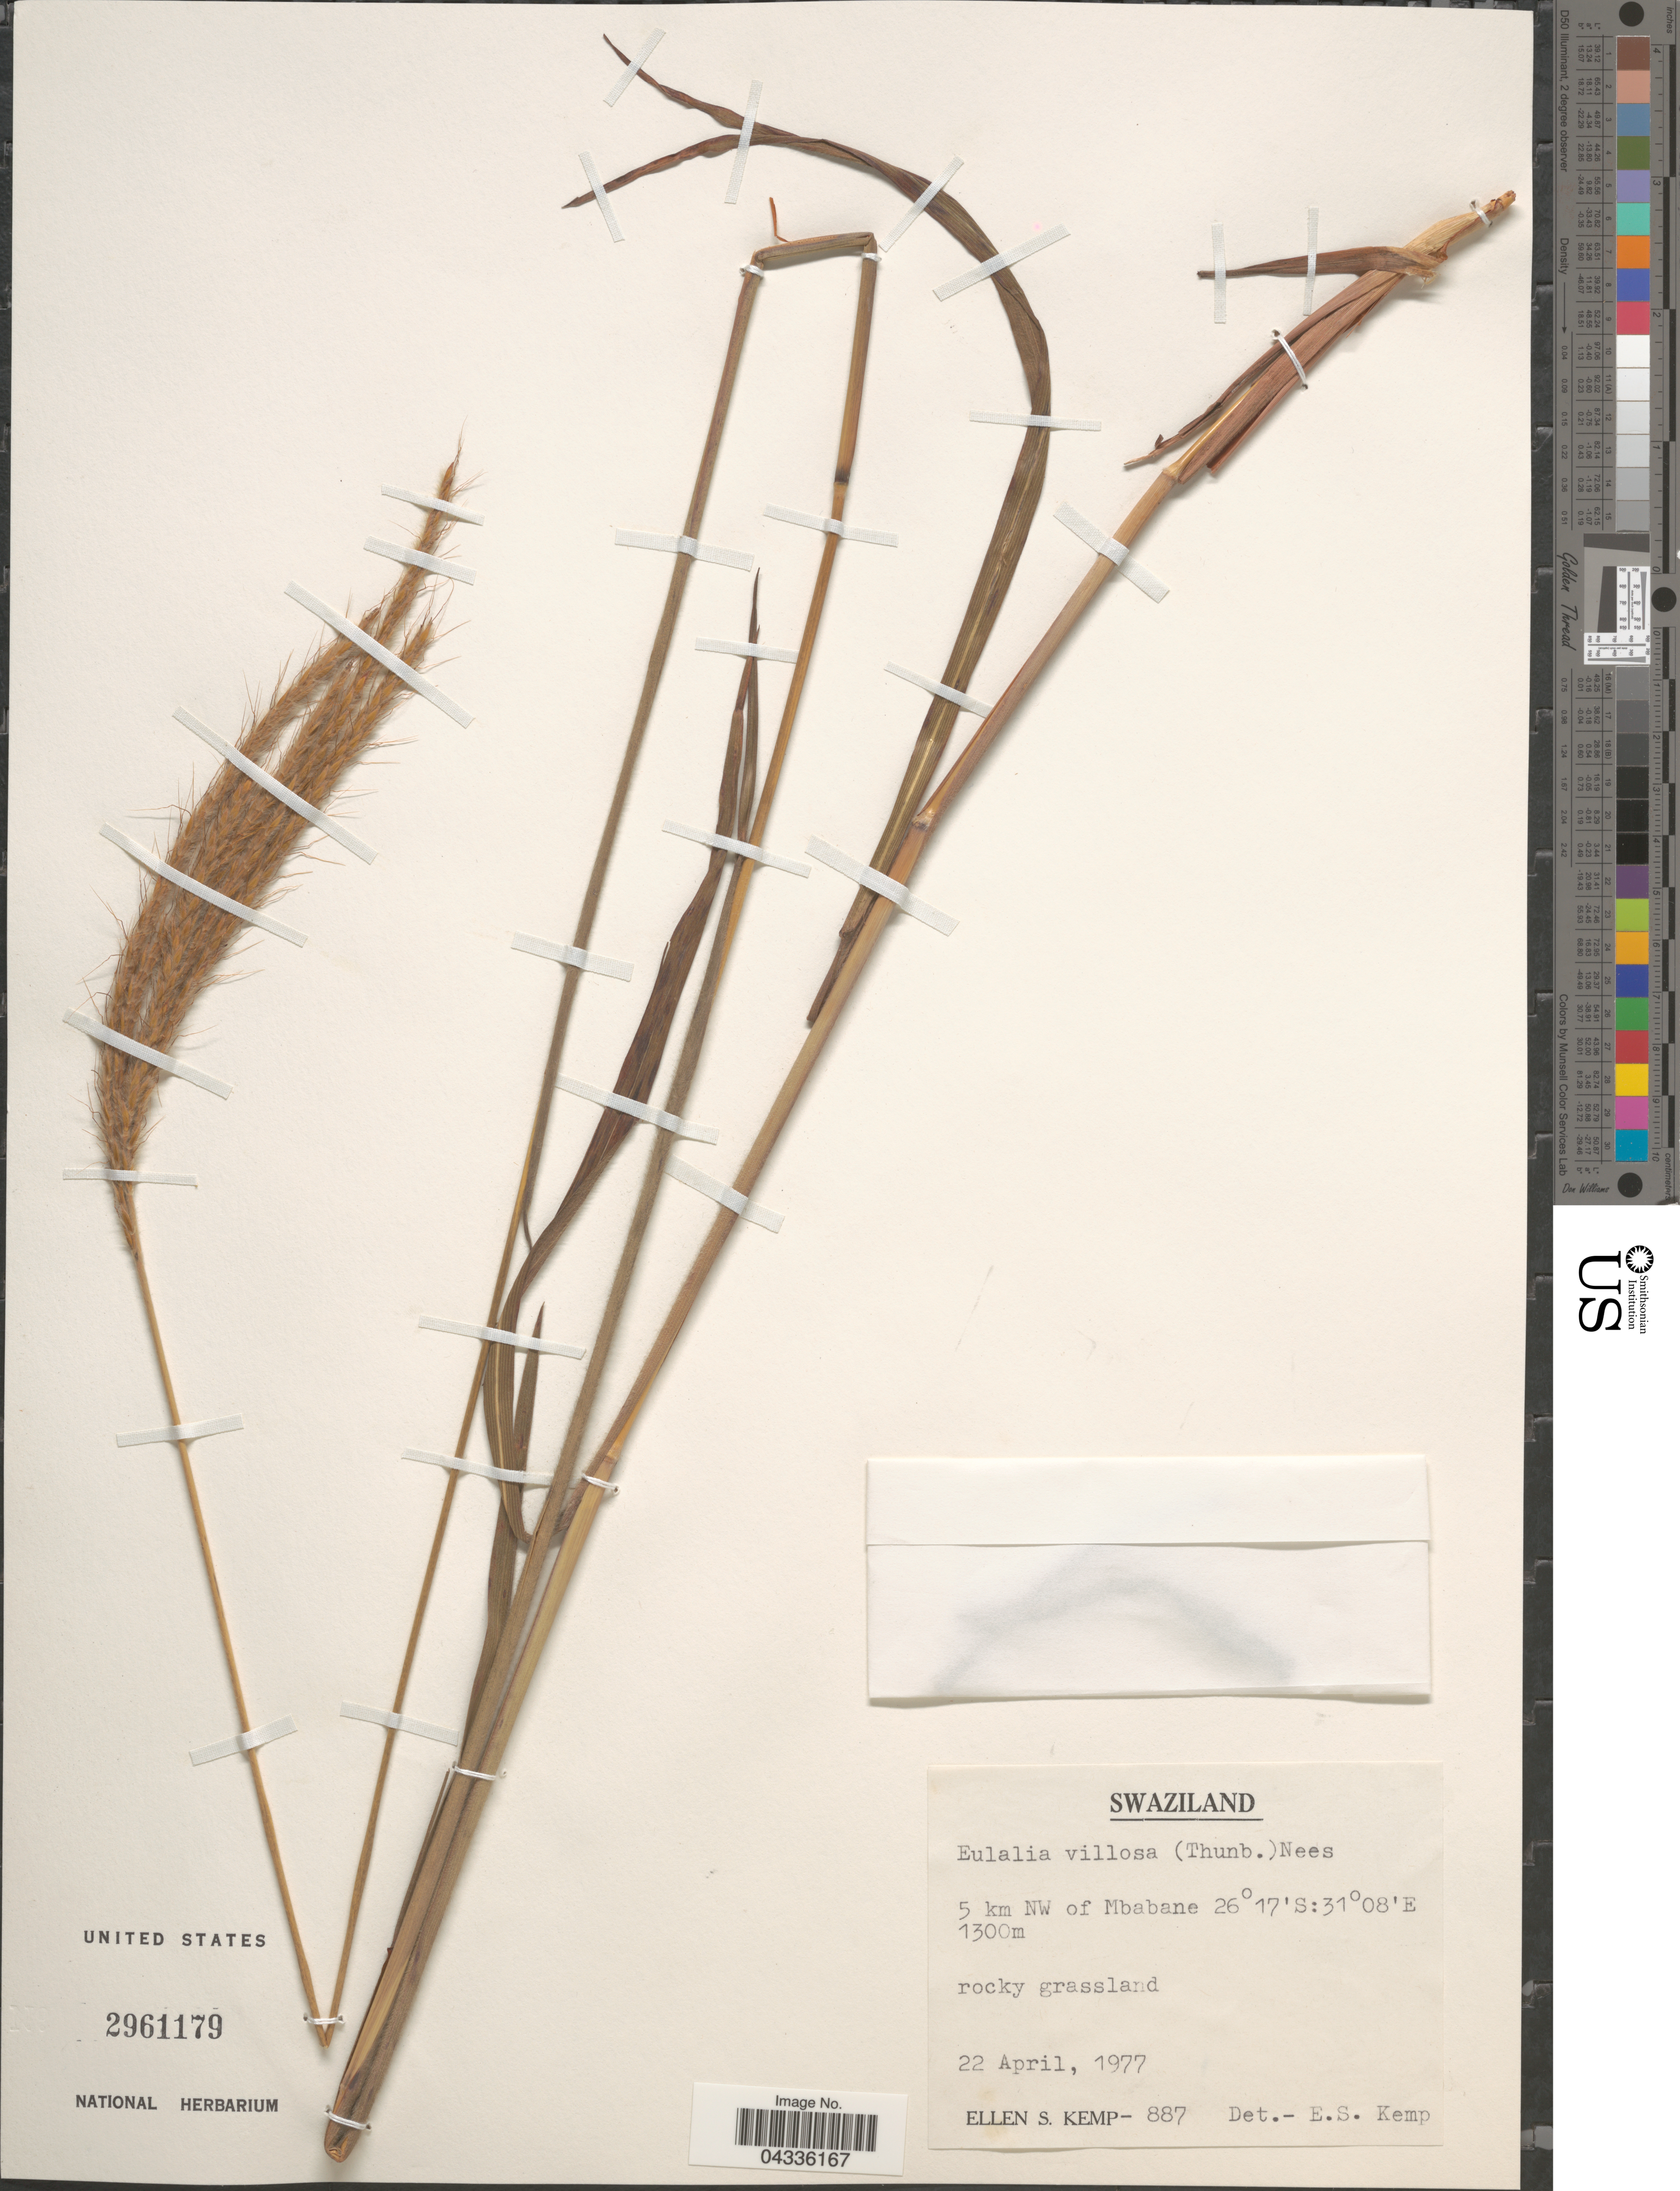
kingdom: Plantae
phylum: Tracheophyta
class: Liliopsida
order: Poales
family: Poaceae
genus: Eulalia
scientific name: Eulalia villosa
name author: (Thunb.) Nees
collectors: E. S. Kemp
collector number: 887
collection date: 1977-04-22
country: Eswatini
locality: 5 km NW of Mbabane.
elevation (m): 1300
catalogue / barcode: US 2961179